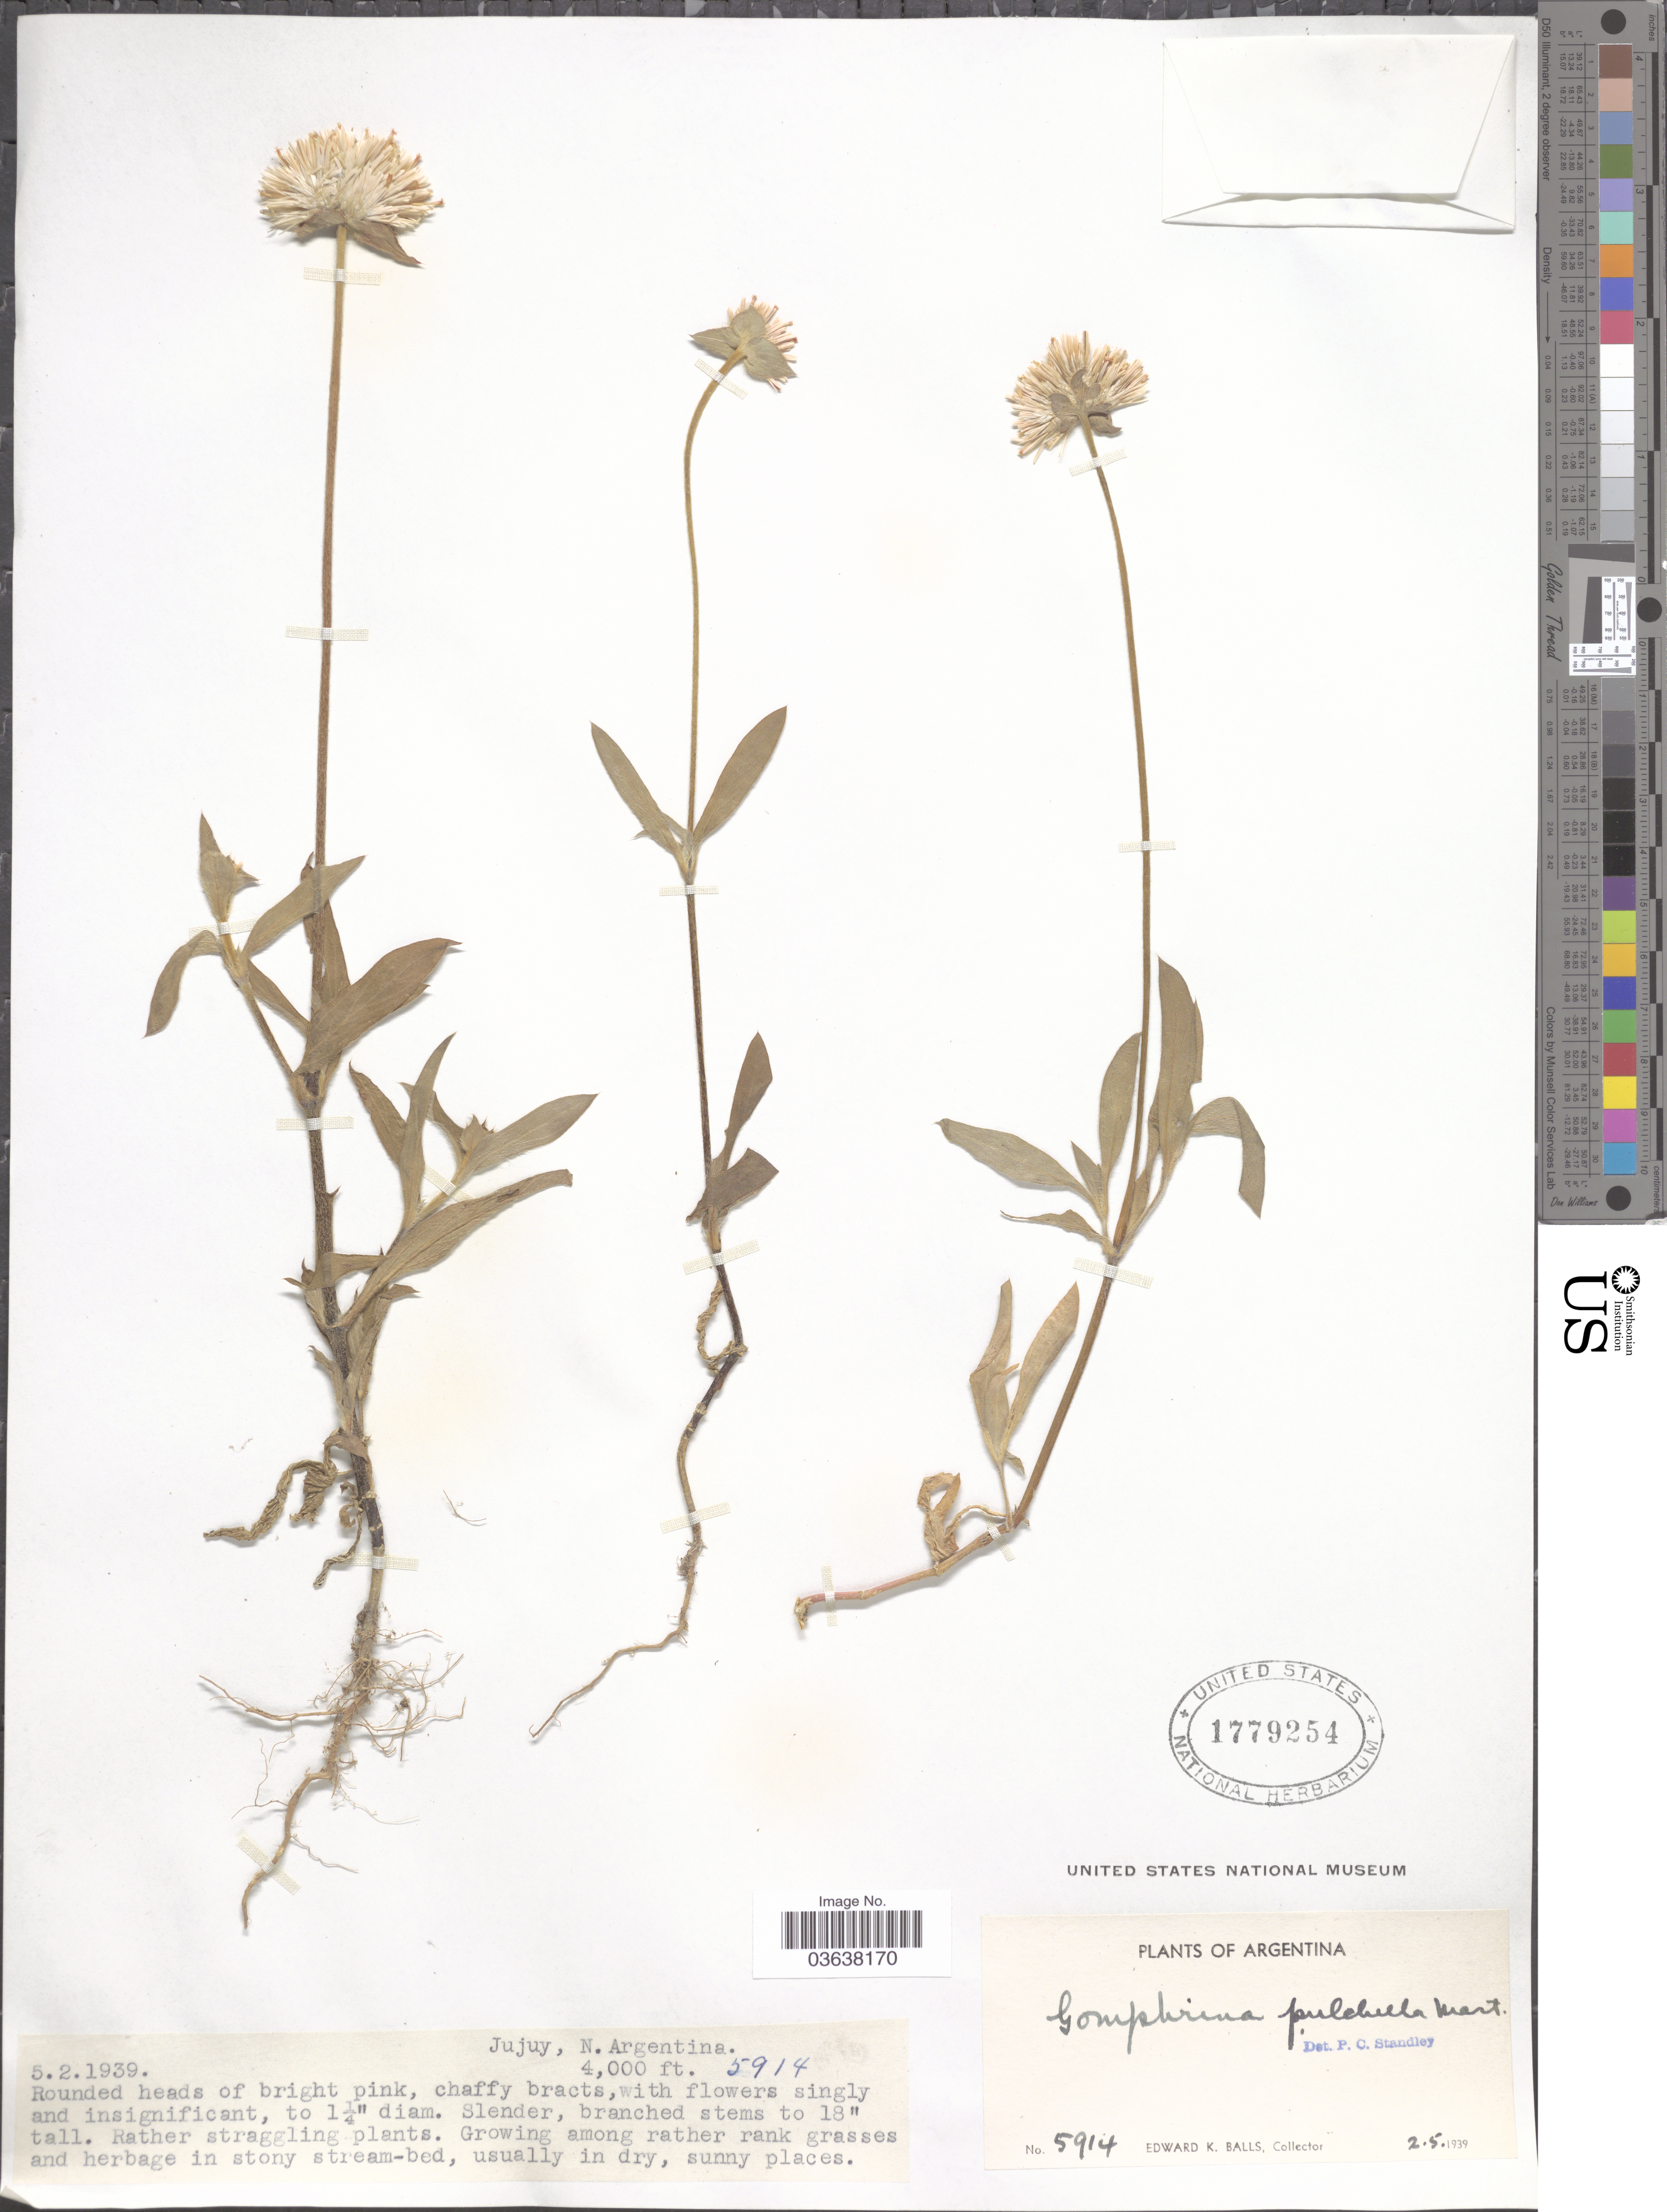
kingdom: Plantae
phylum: Tracheophyta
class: Magnoliopsida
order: Caryophyllales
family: Amaranthaceae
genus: Gomphrena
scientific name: Gomphrena pulchella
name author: Mart.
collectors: E. K. Balls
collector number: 5914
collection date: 1939-02-05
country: Argentina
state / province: Jujuy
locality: N. Argentina.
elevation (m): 1219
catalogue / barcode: US 1779254